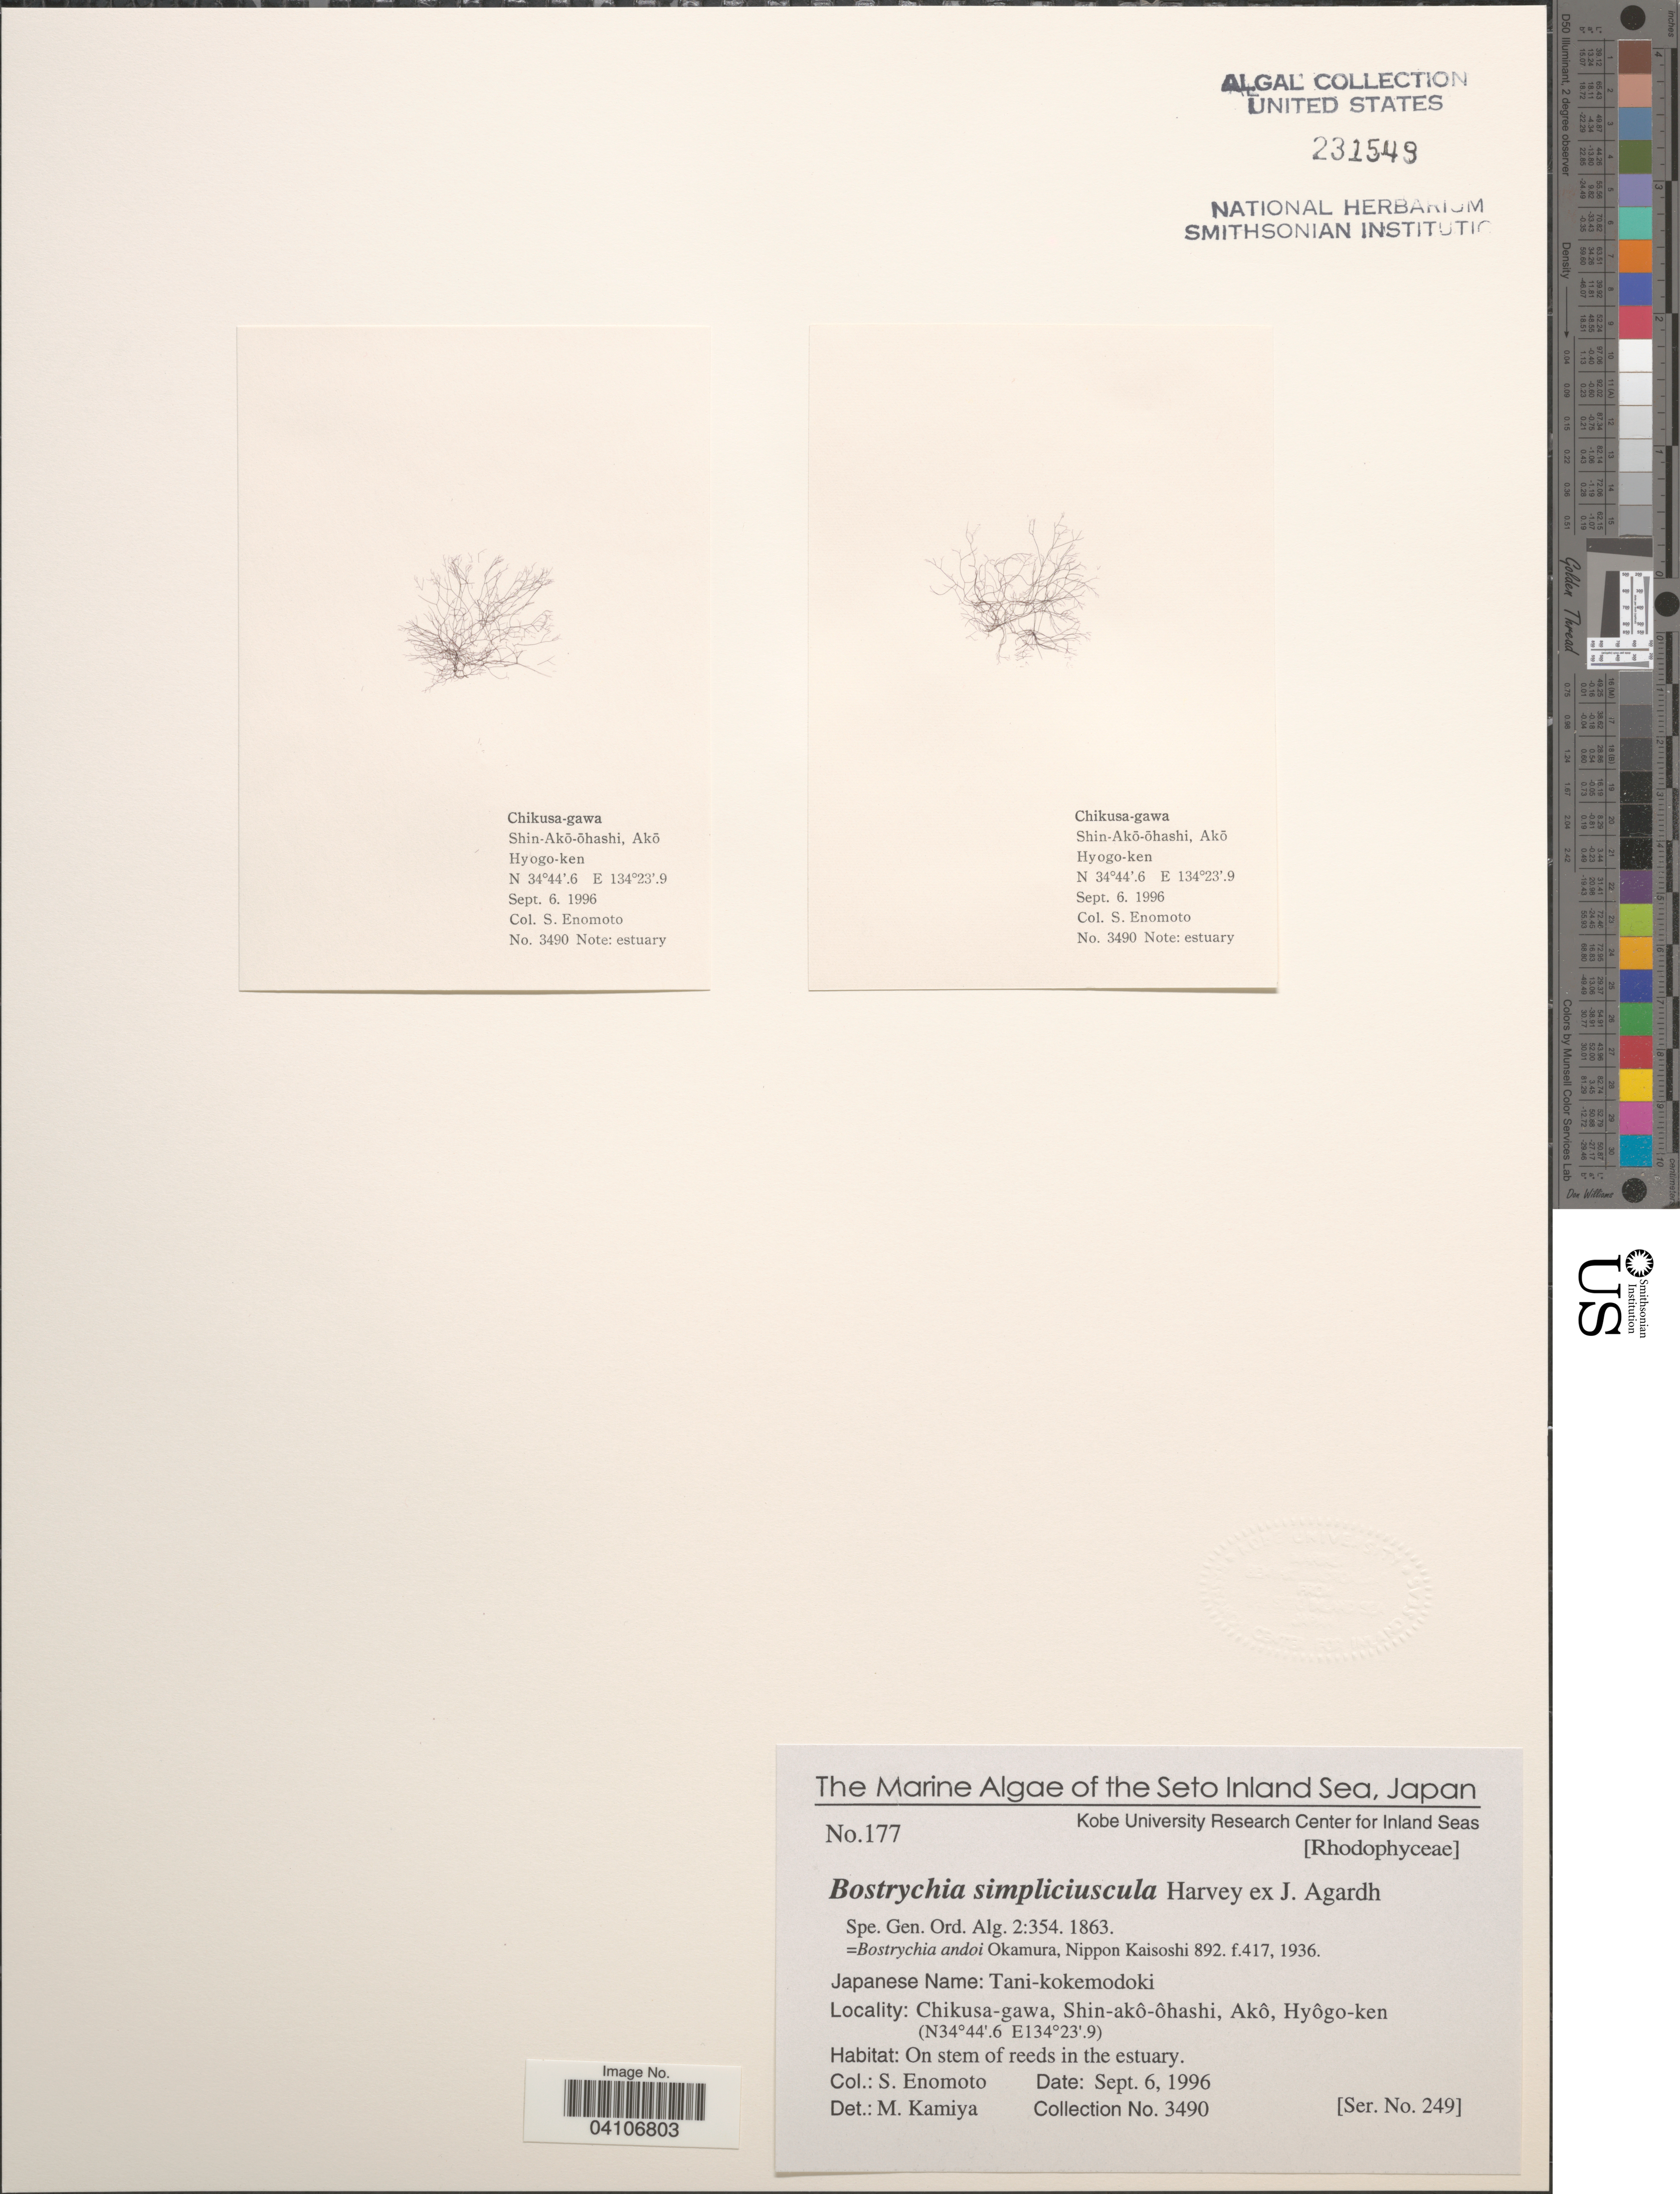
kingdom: Plantae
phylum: Rhodophyta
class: Florideophyceae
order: Ceramiales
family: Rhodomelaceae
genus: Bostrychia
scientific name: Bostrychia simpliciuscula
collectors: S. Enomoto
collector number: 3490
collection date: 1996-09-06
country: Japan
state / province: Hyogo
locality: The Seto Inland Sea. Chikusa-gawa, Shin-akô-ôhashi, Akô, Hyôgo-ken.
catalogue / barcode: US 231549